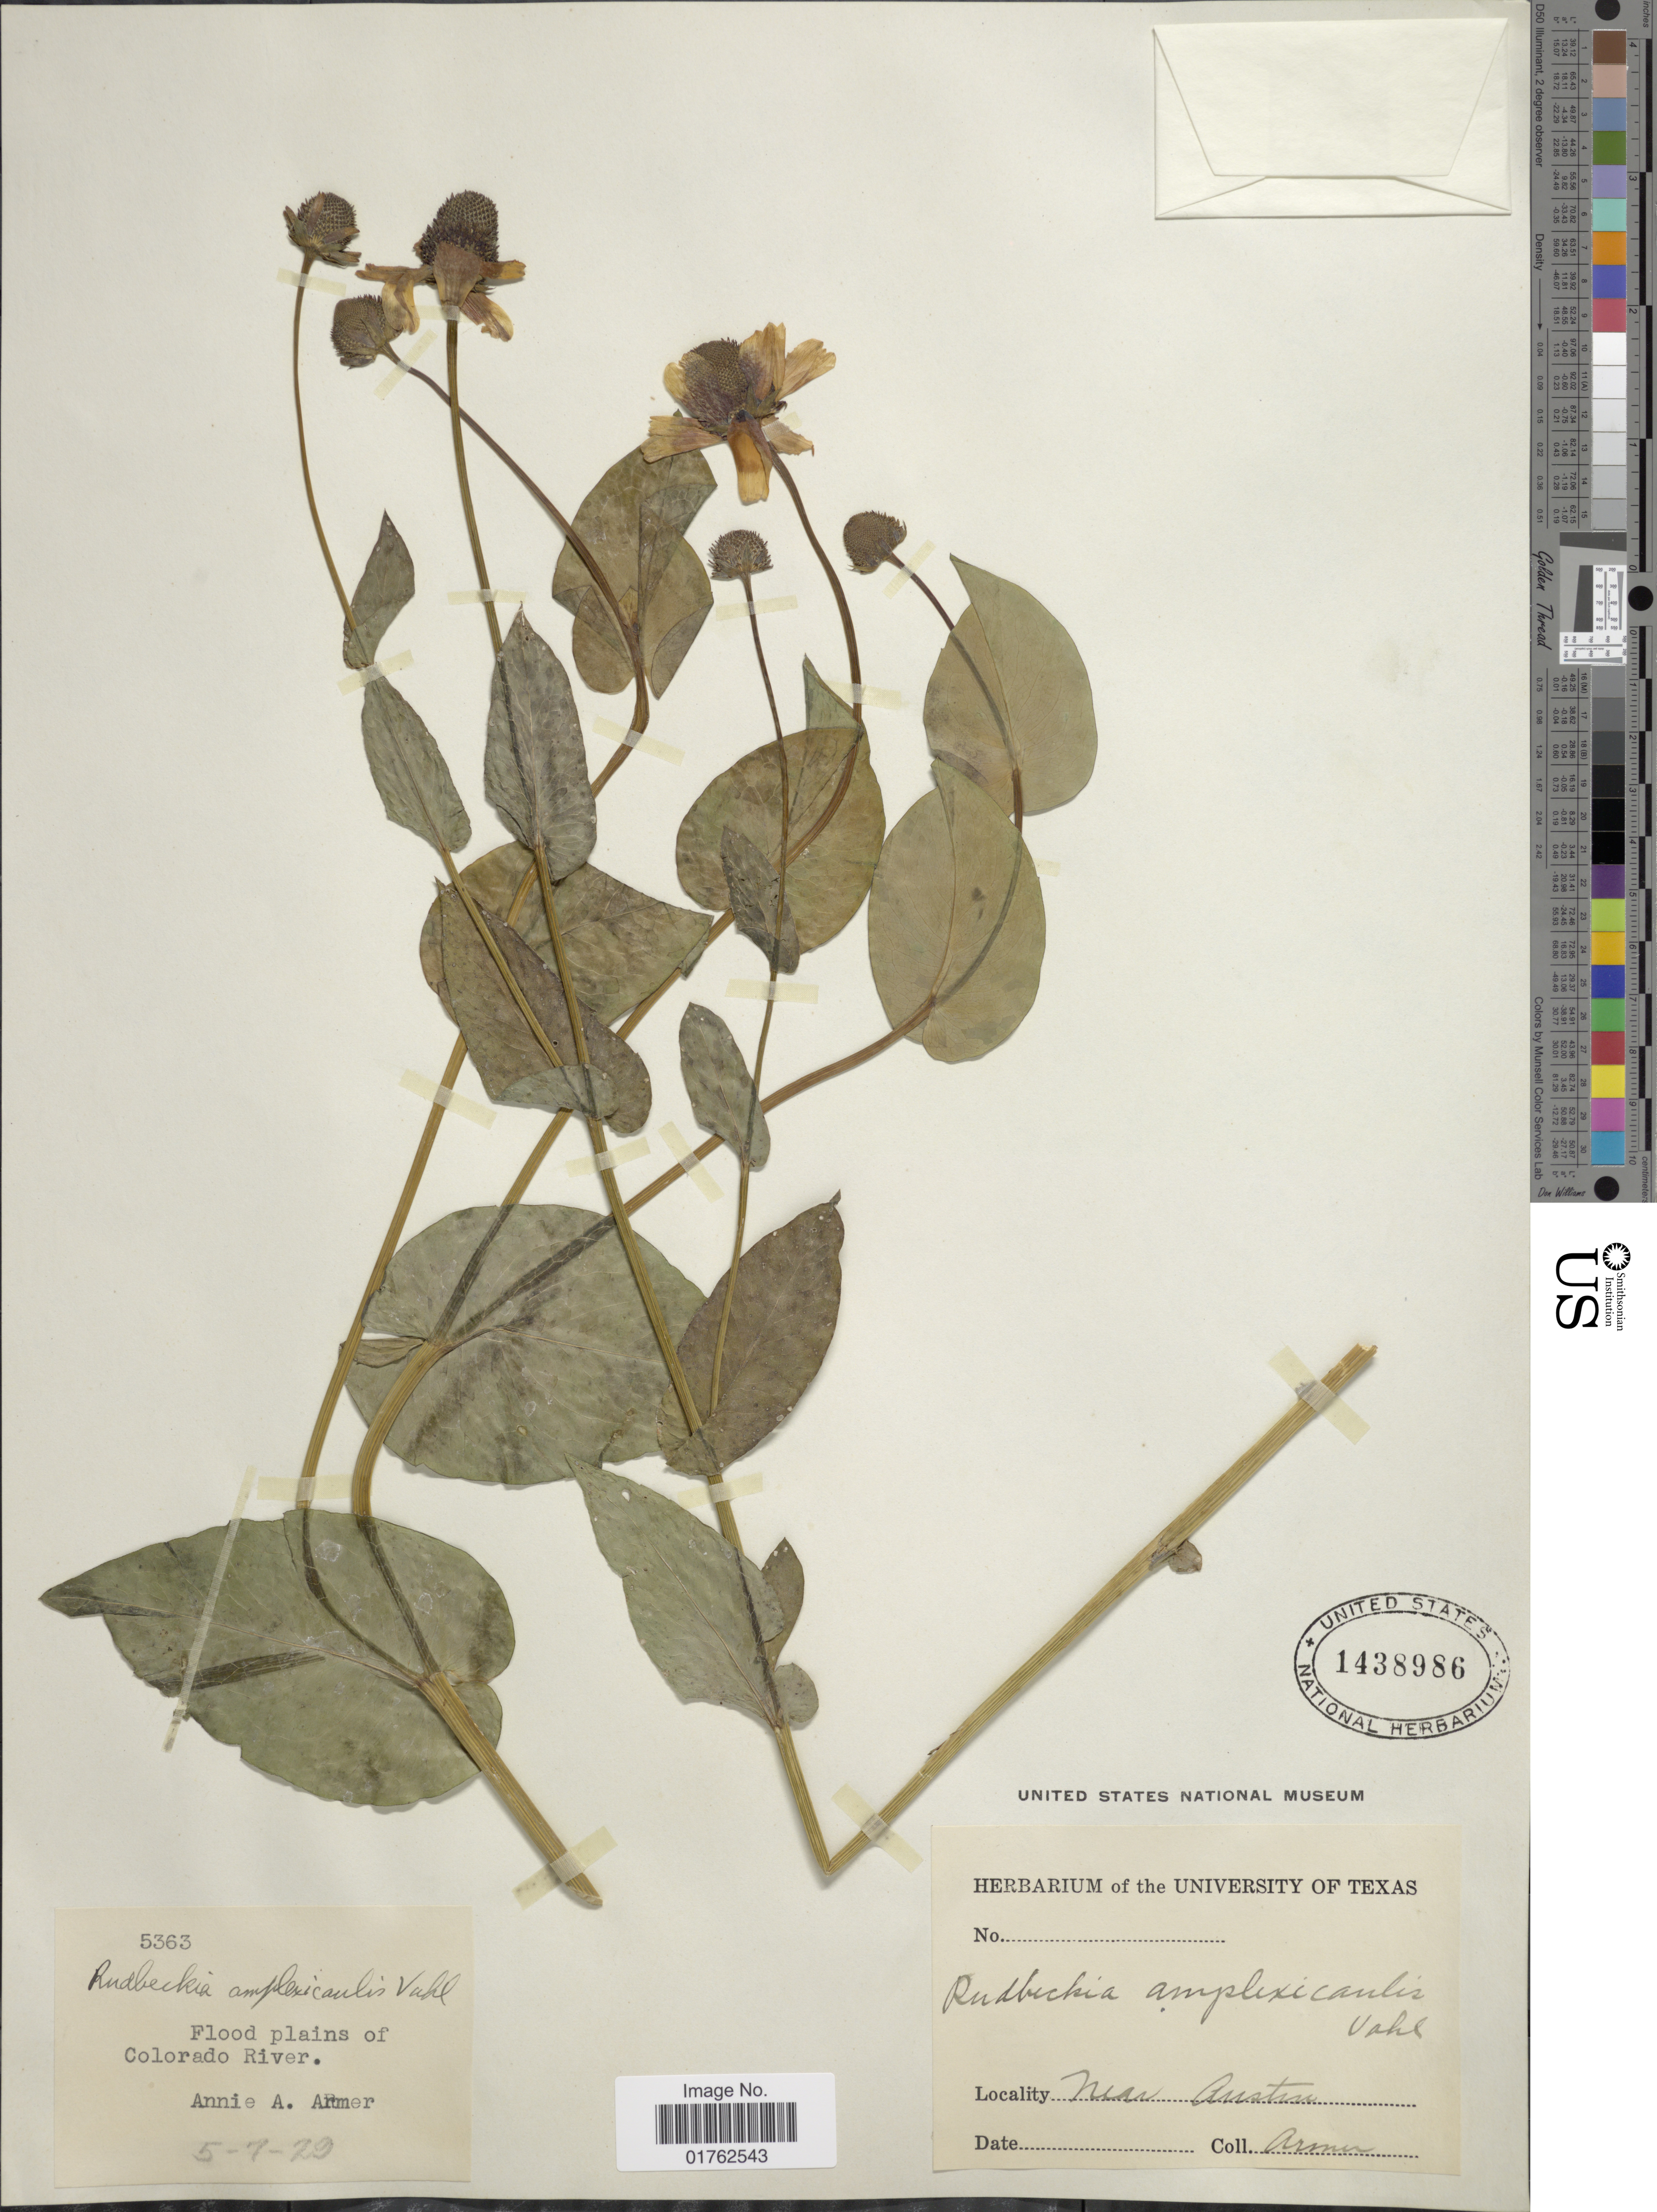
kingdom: Plantae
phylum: Tracheophyta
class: Magnoliopsida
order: Asterales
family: Asteraceae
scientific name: Dracopis amplexicaulis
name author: (Vahl) Cass.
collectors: A. Armer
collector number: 5363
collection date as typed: Transcribed d/m/y: 7/5/29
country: United States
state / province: Colorado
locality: Flood Plains of Colorado River. Near Austin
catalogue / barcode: US 1438986